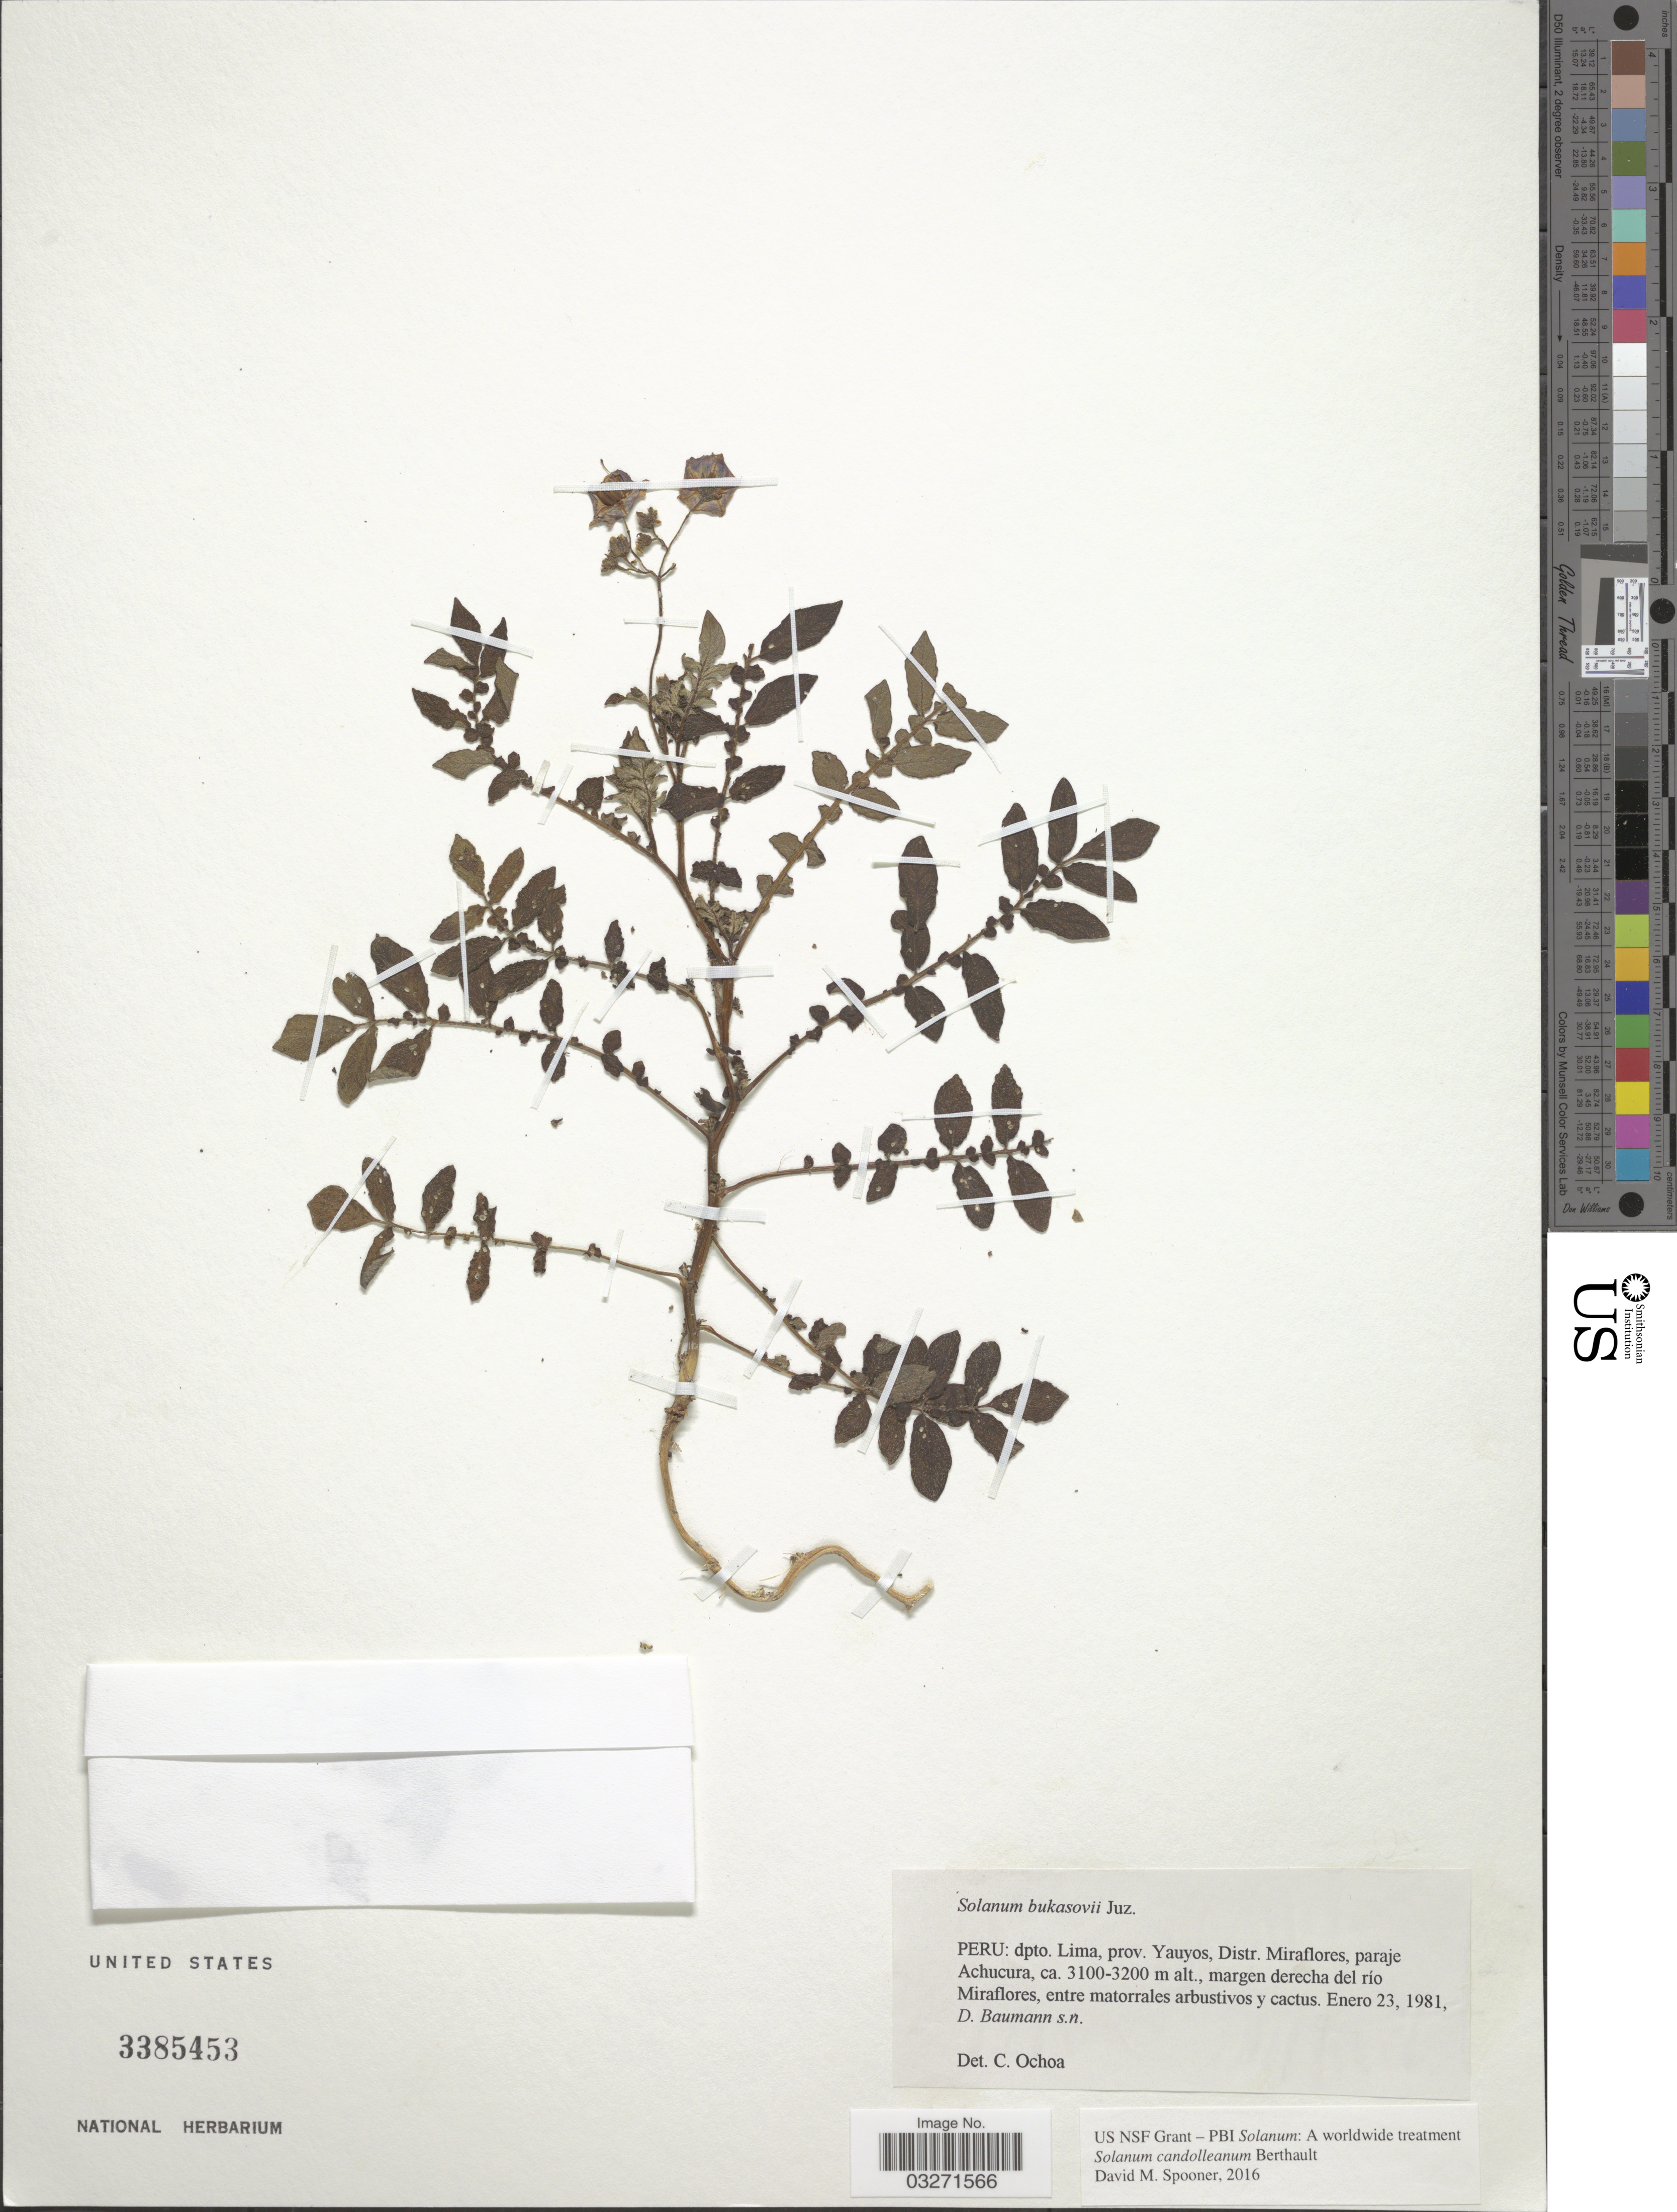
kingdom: Plantae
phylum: Tracheophyta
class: Magnoliopsida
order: Solanales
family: Solanaceae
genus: Solanum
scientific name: Solanum candolleanum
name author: Berthault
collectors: D. Baumann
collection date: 1981-01-23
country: Peru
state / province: Lima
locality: Dpto. Lima, prov. Yauyos, Distr. Miraflores, paraje Achucura, margen derecha del río Miraflores.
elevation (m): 3100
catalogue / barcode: US 3385453